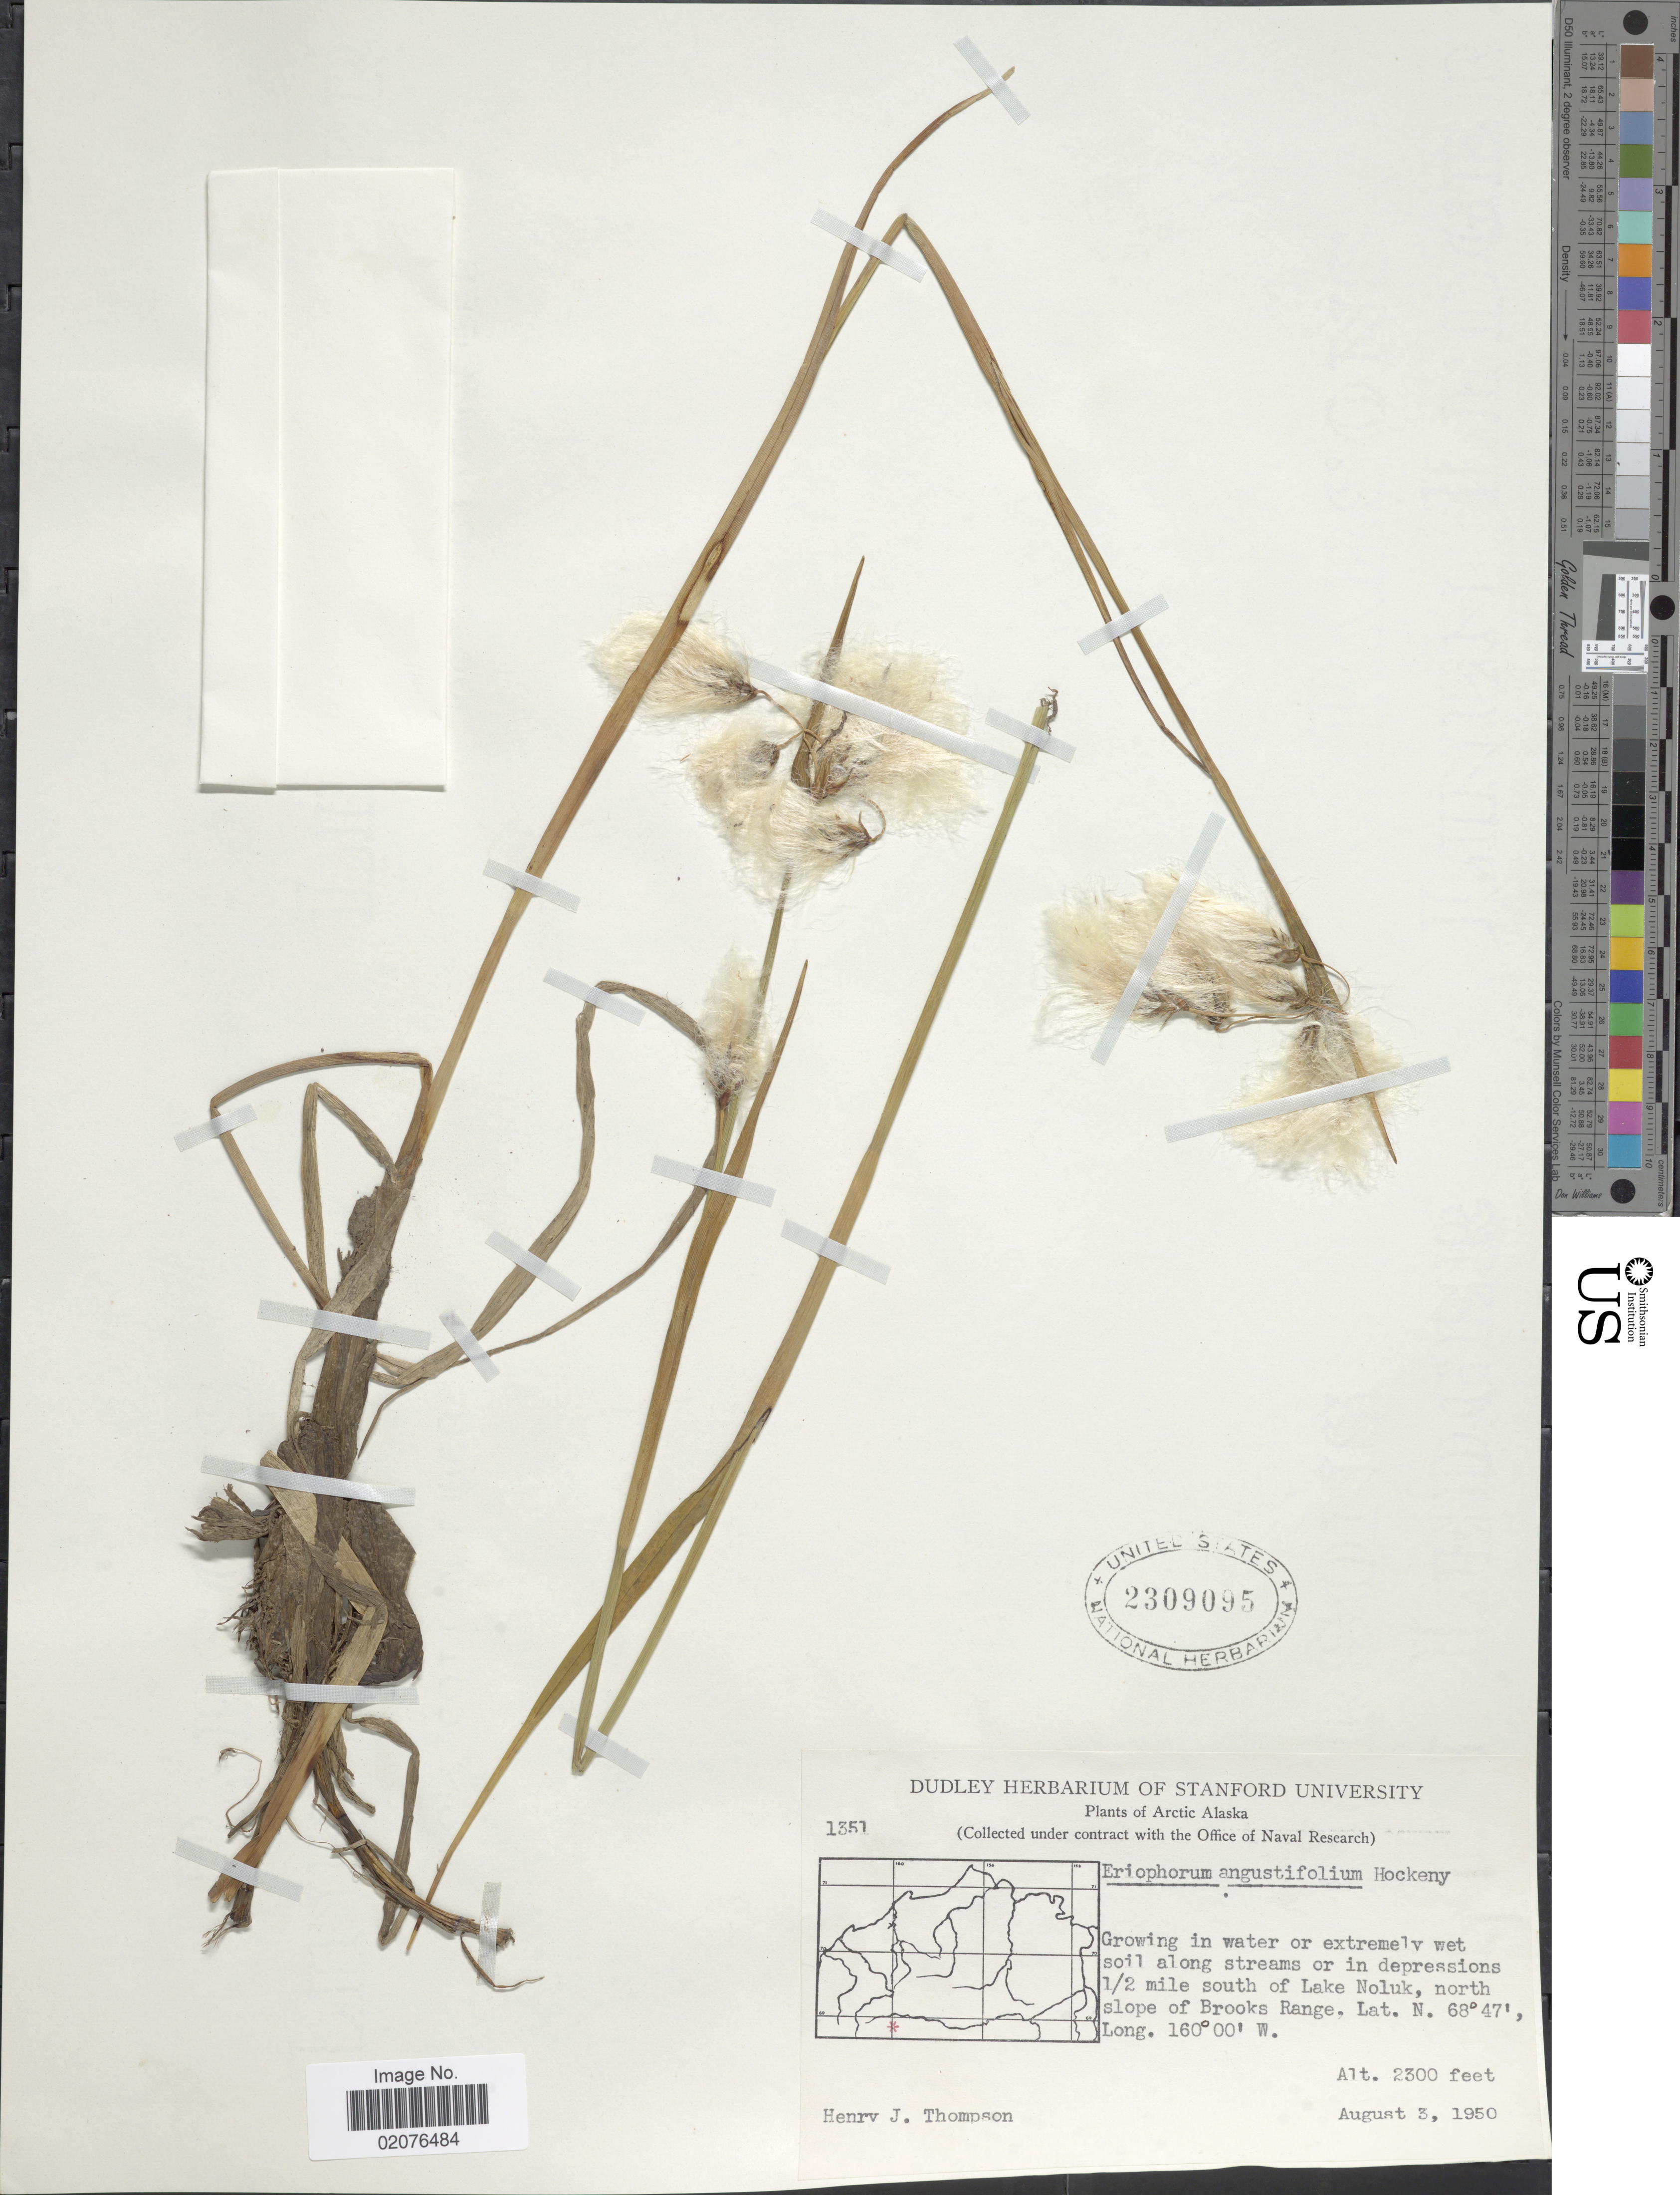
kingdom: Plantae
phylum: Tracheophyta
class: Liliopsida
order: Poales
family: Cyperaceae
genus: Eriophorum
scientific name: Eriophorum angustifolium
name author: Honck.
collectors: H. J. Thompson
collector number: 1351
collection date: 1950-08-03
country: United States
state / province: Alaska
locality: Arctic Alaska, 1/2 mile south of Lake Noluk, north slope of Brooks Range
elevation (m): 701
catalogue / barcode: US 2309095